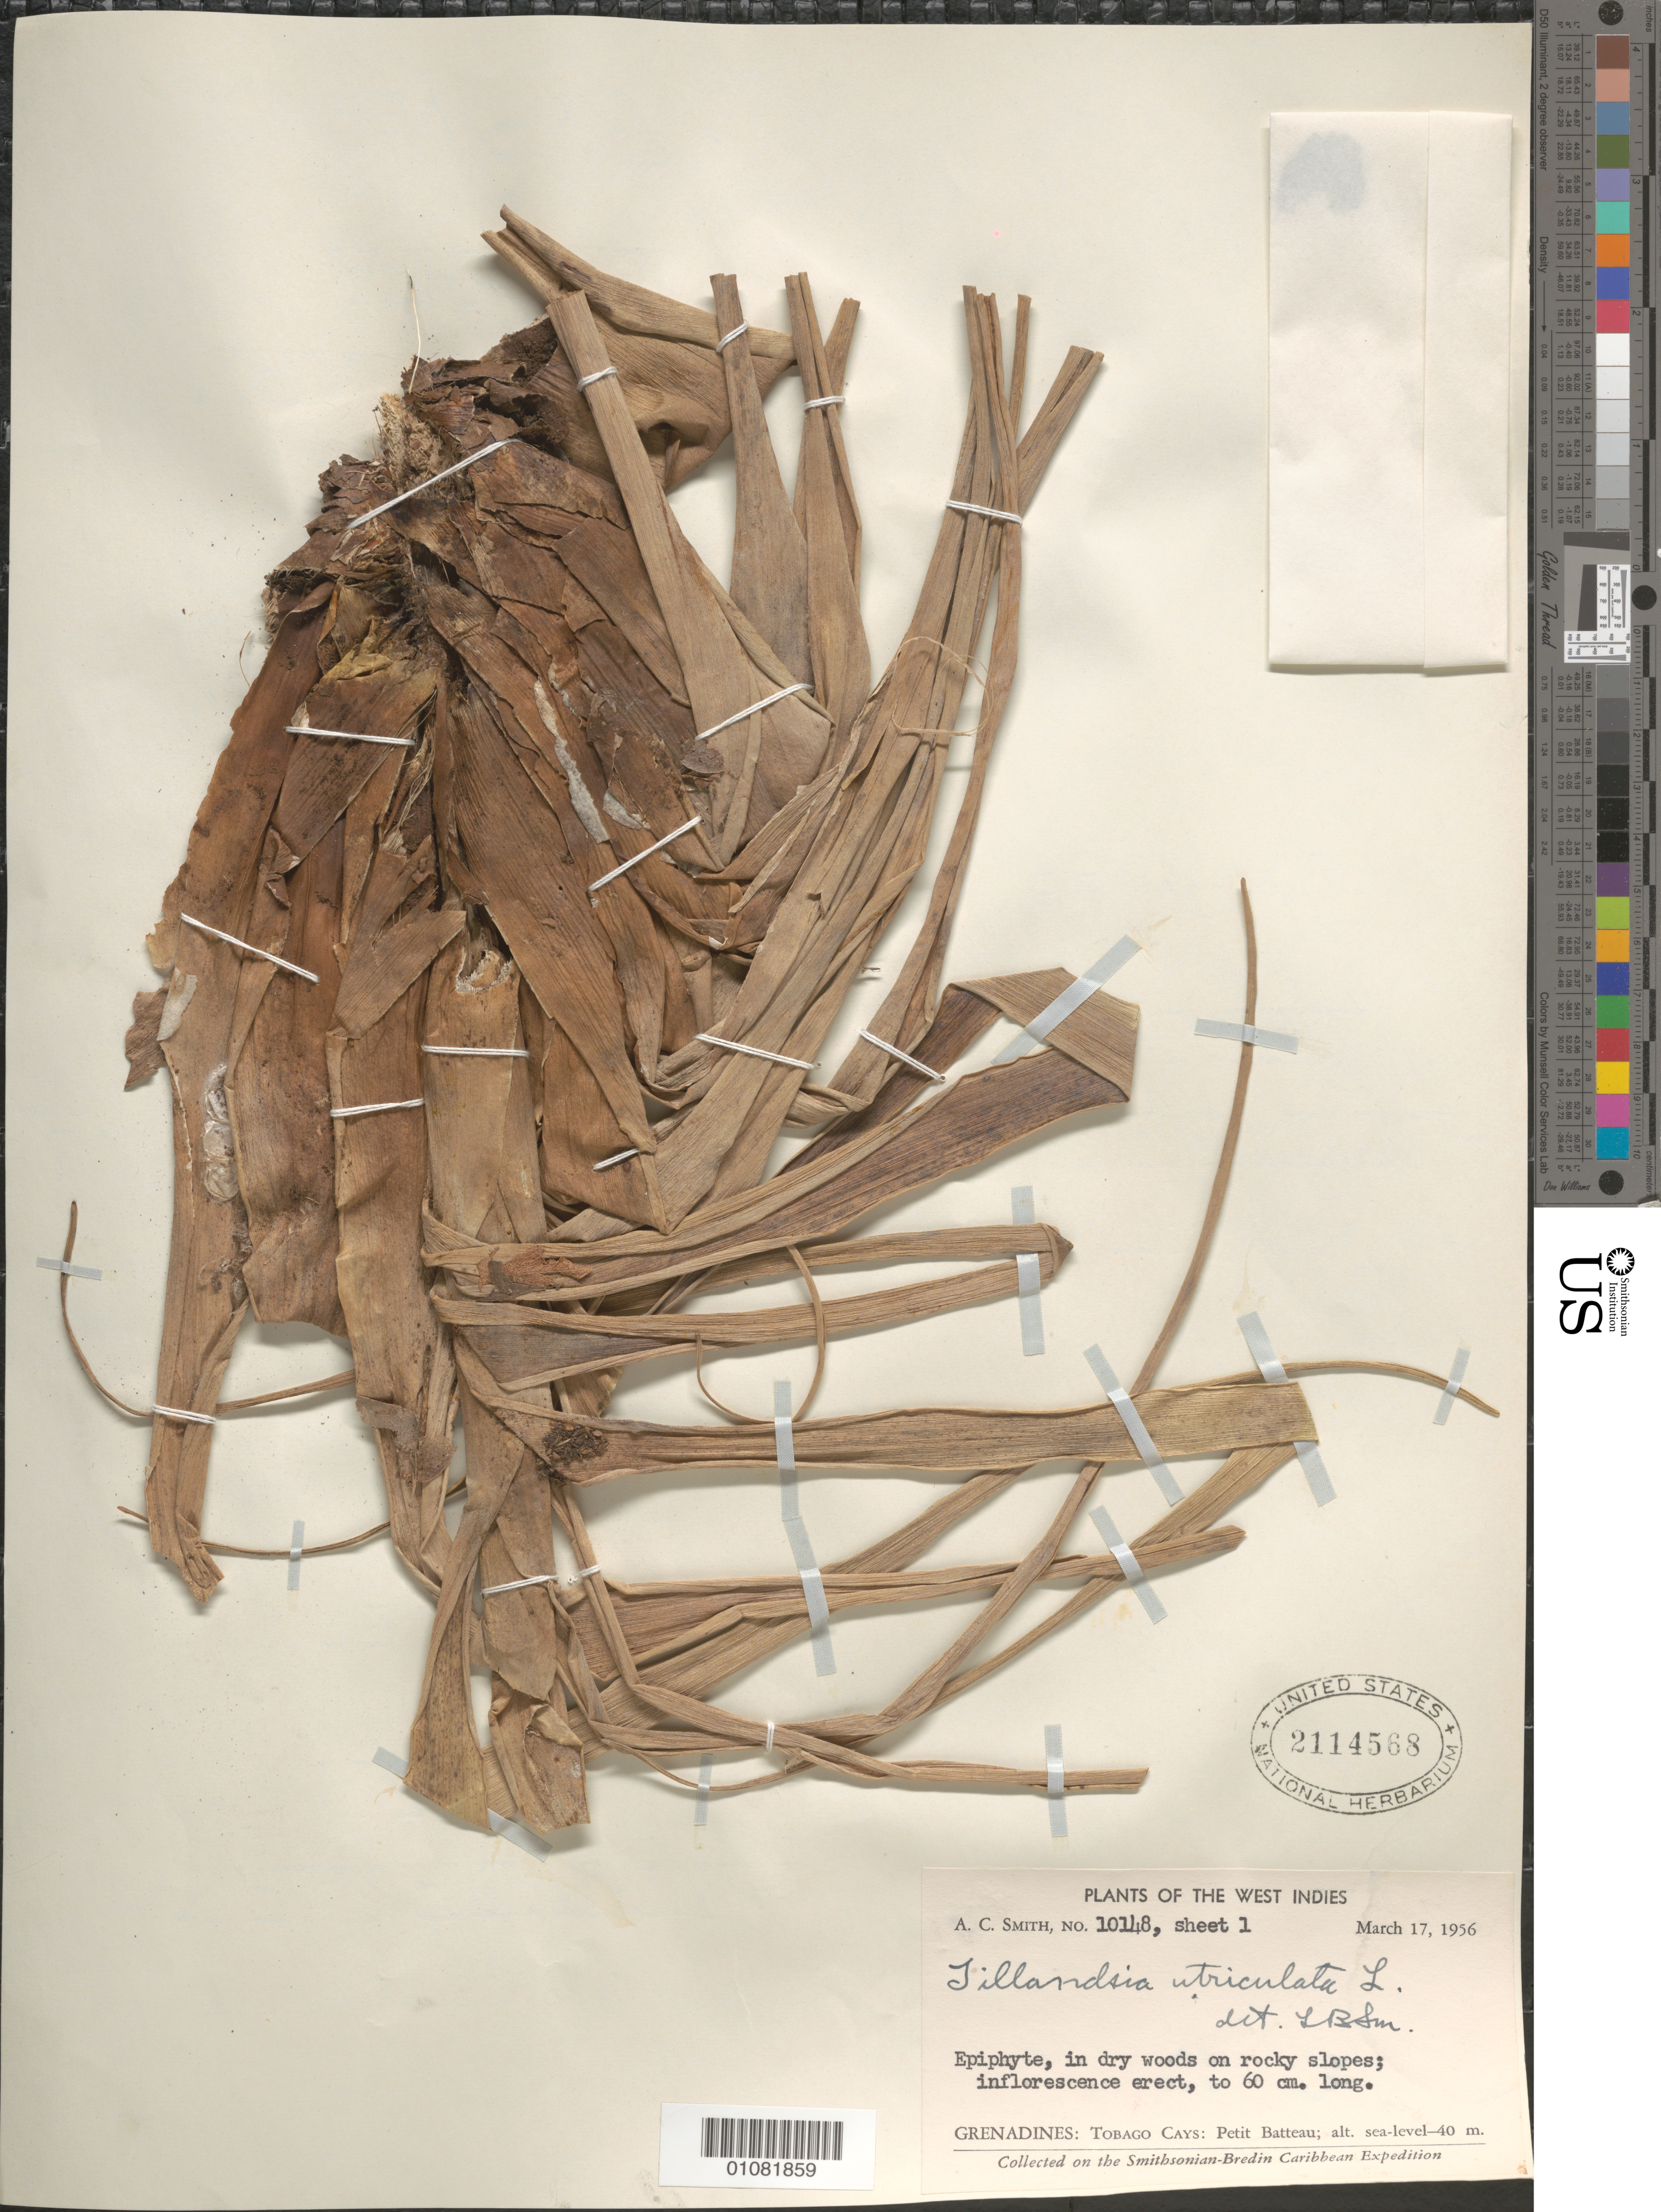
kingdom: Plantae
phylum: Tracheophyta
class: Liliopsida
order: Poales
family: Bromeliaceae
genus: Tillandsia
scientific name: Tillandsia utriculata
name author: L.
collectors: A. C. Smith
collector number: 10148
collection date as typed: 17 Mar 1956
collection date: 1956-03-17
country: St. Vincent - Grenadines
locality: Grenadines: Tobago Cays: Petit Bateau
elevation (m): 0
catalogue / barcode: US 2114568